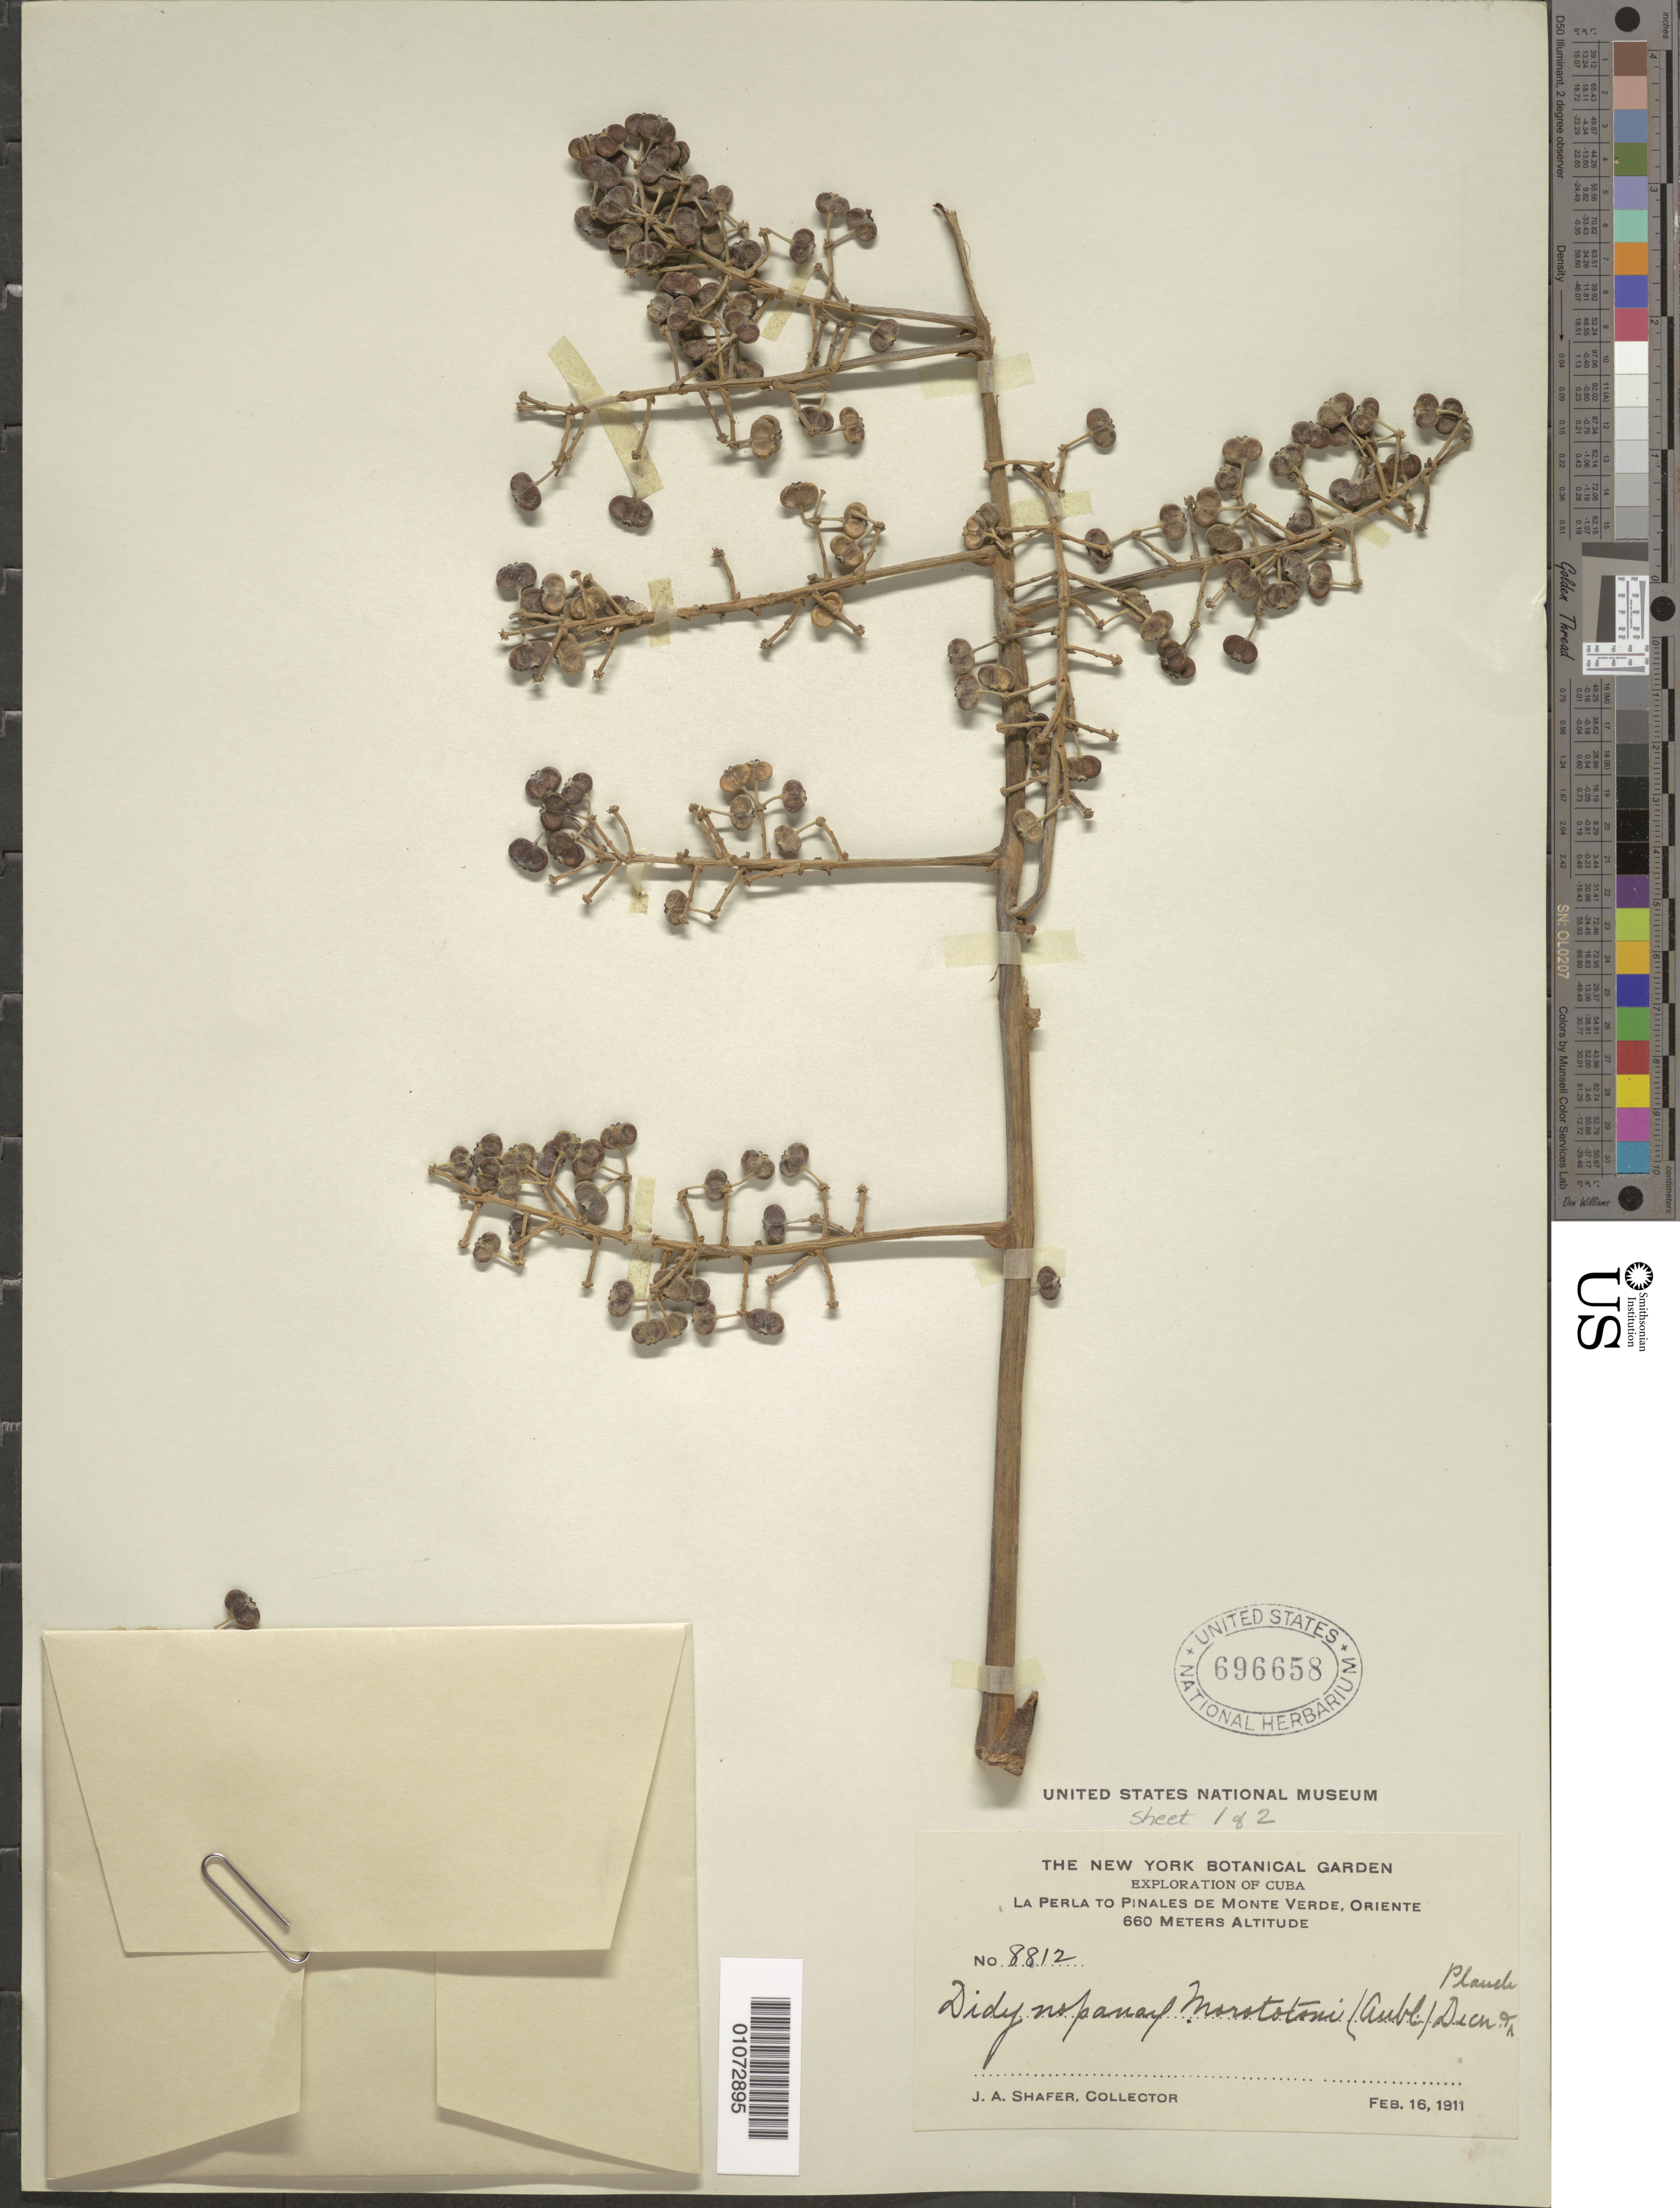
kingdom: Plantae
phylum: Tracheophyta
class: Magnoliopsida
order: Apiales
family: Araliaceae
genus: Didymopanax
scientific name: Didymopanax morototoni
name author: (Aubl.) Decne. & Planch.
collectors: J. A. Shafer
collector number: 8812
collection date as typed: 16 Feb 1911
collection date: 1911-02-16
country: Cuba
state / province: Oriente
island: Cuba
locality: La Perla to Pinales de Monte Verde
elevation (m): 660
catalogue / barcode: US 696658